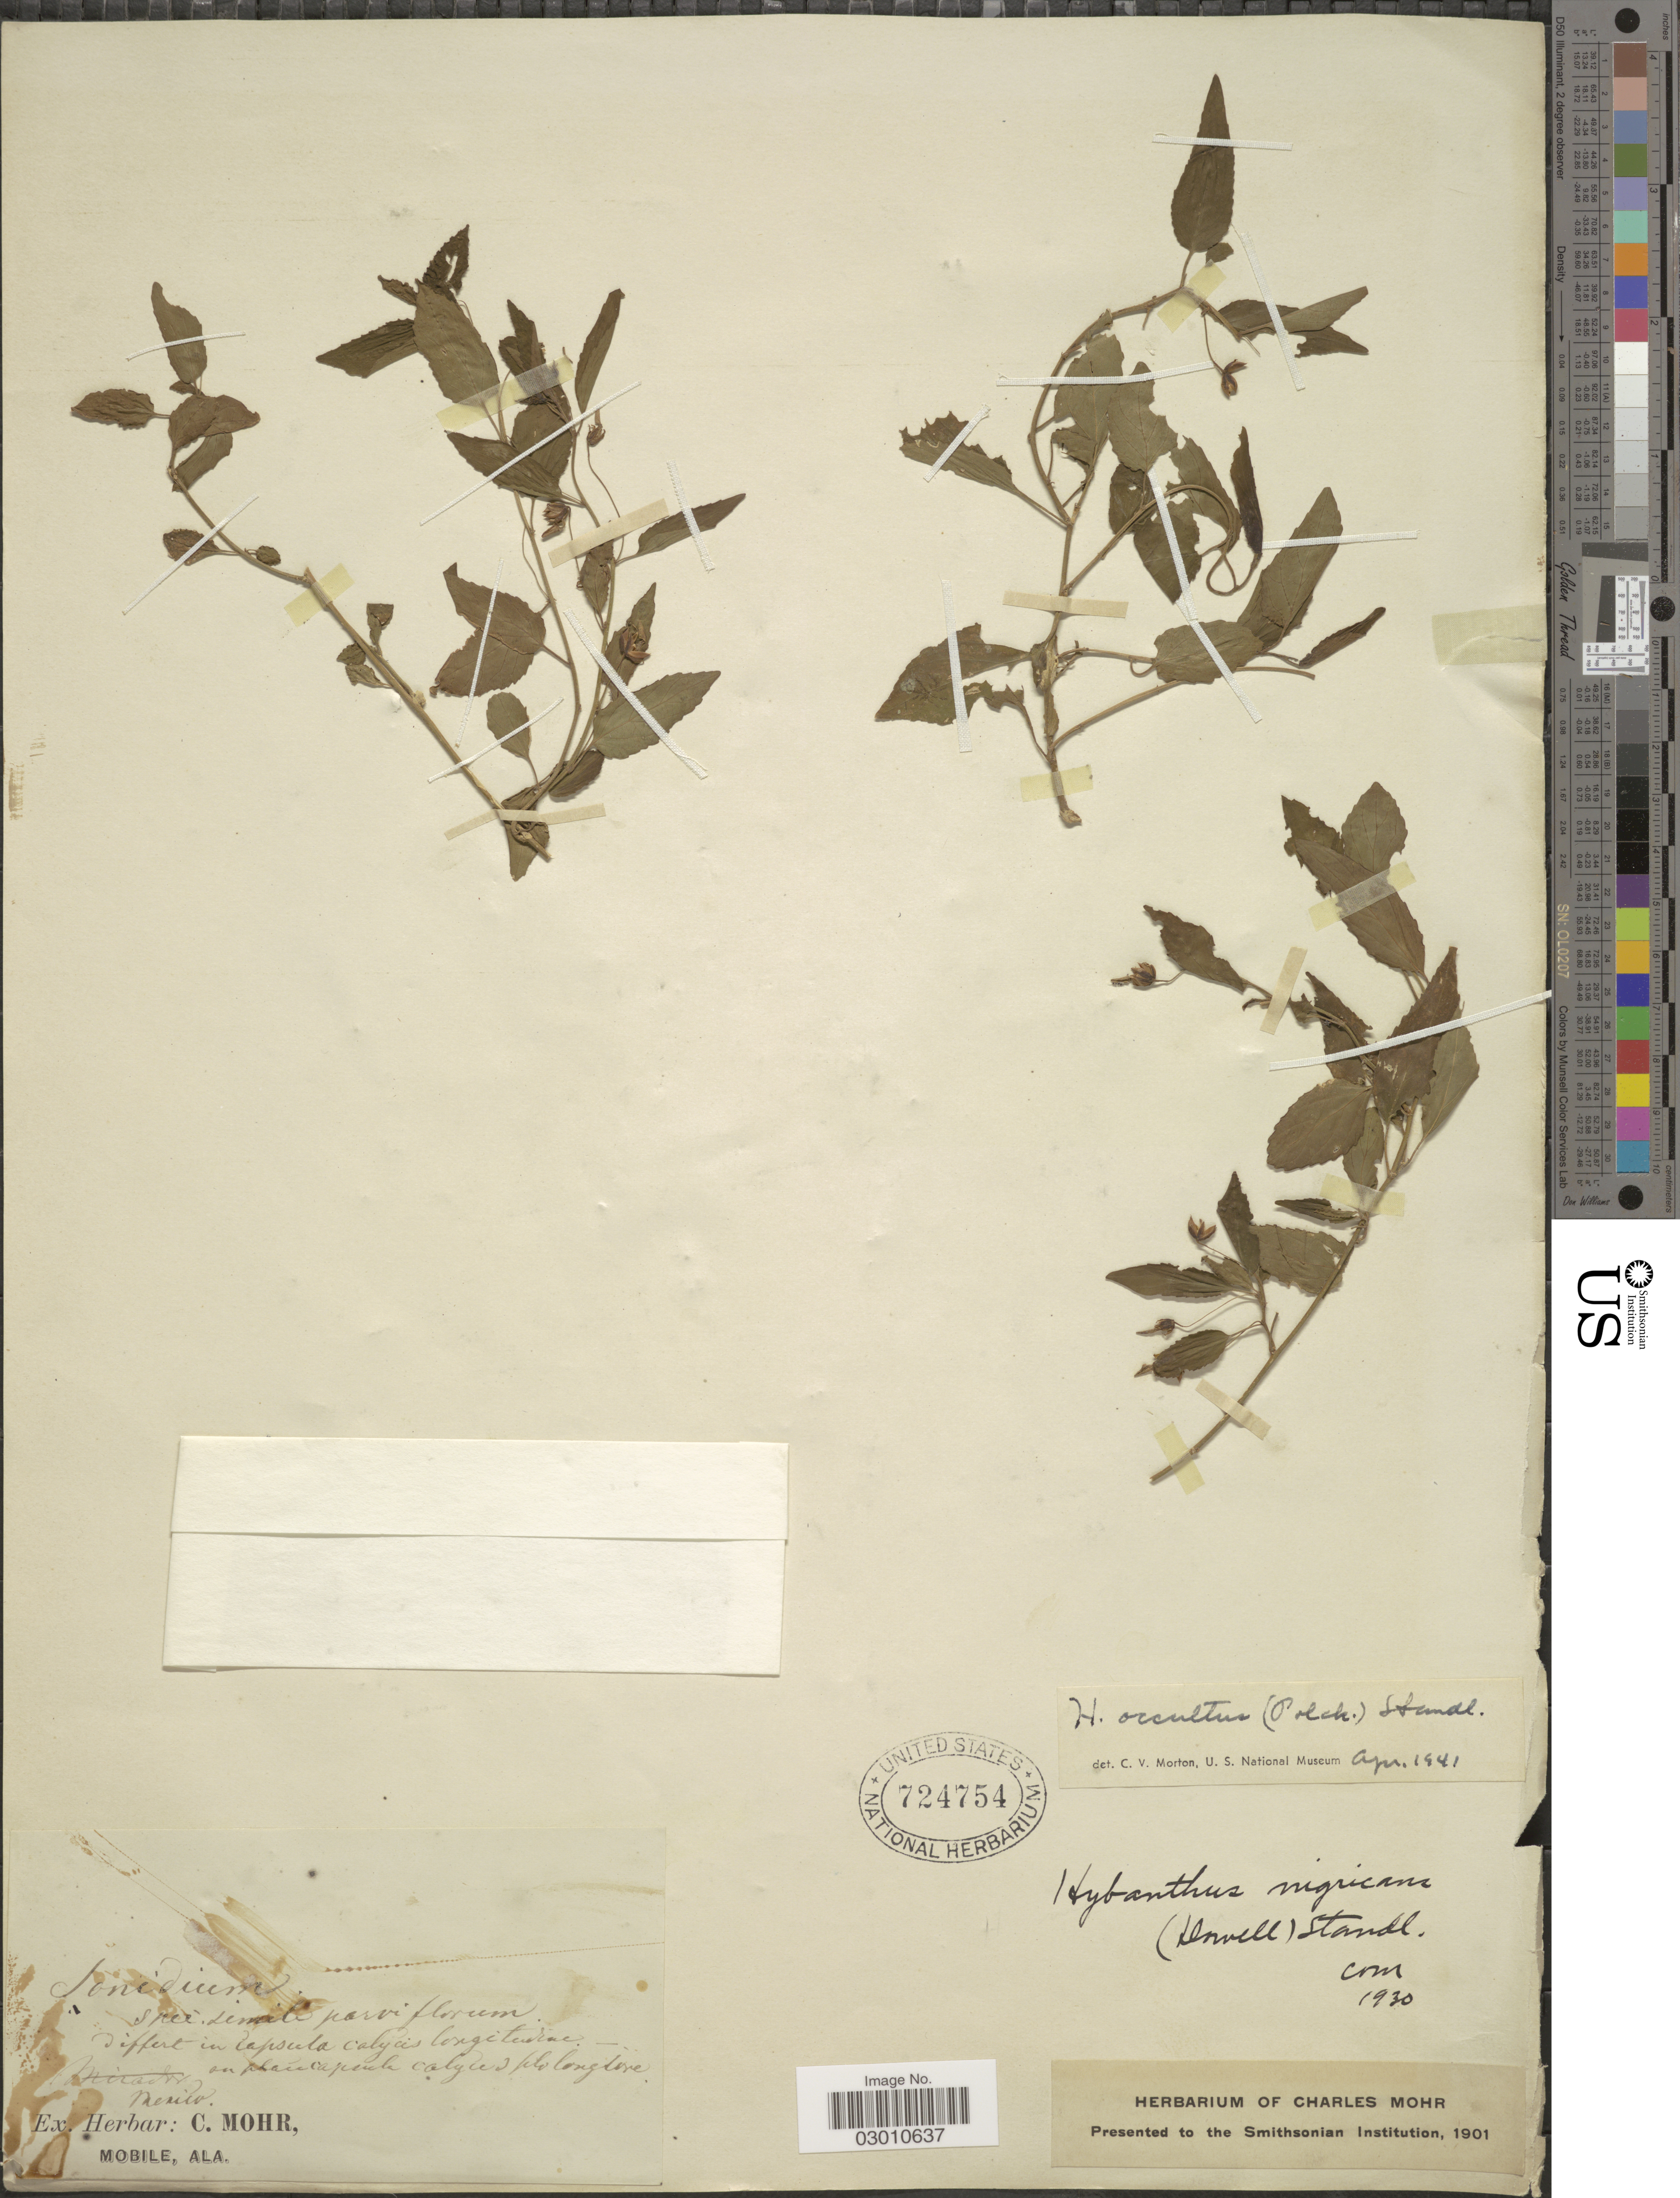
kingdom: Plantae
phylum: Tracheophyta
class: Magnoliopsida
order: Malpighiales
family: Violaceae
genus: Hybanthus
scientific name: Hybanthus galeottii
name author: (Turcz.) C.V. Morton ex L.O. Williams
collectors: ex herb. C. Mohr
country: Mexico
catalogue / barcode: US 724754